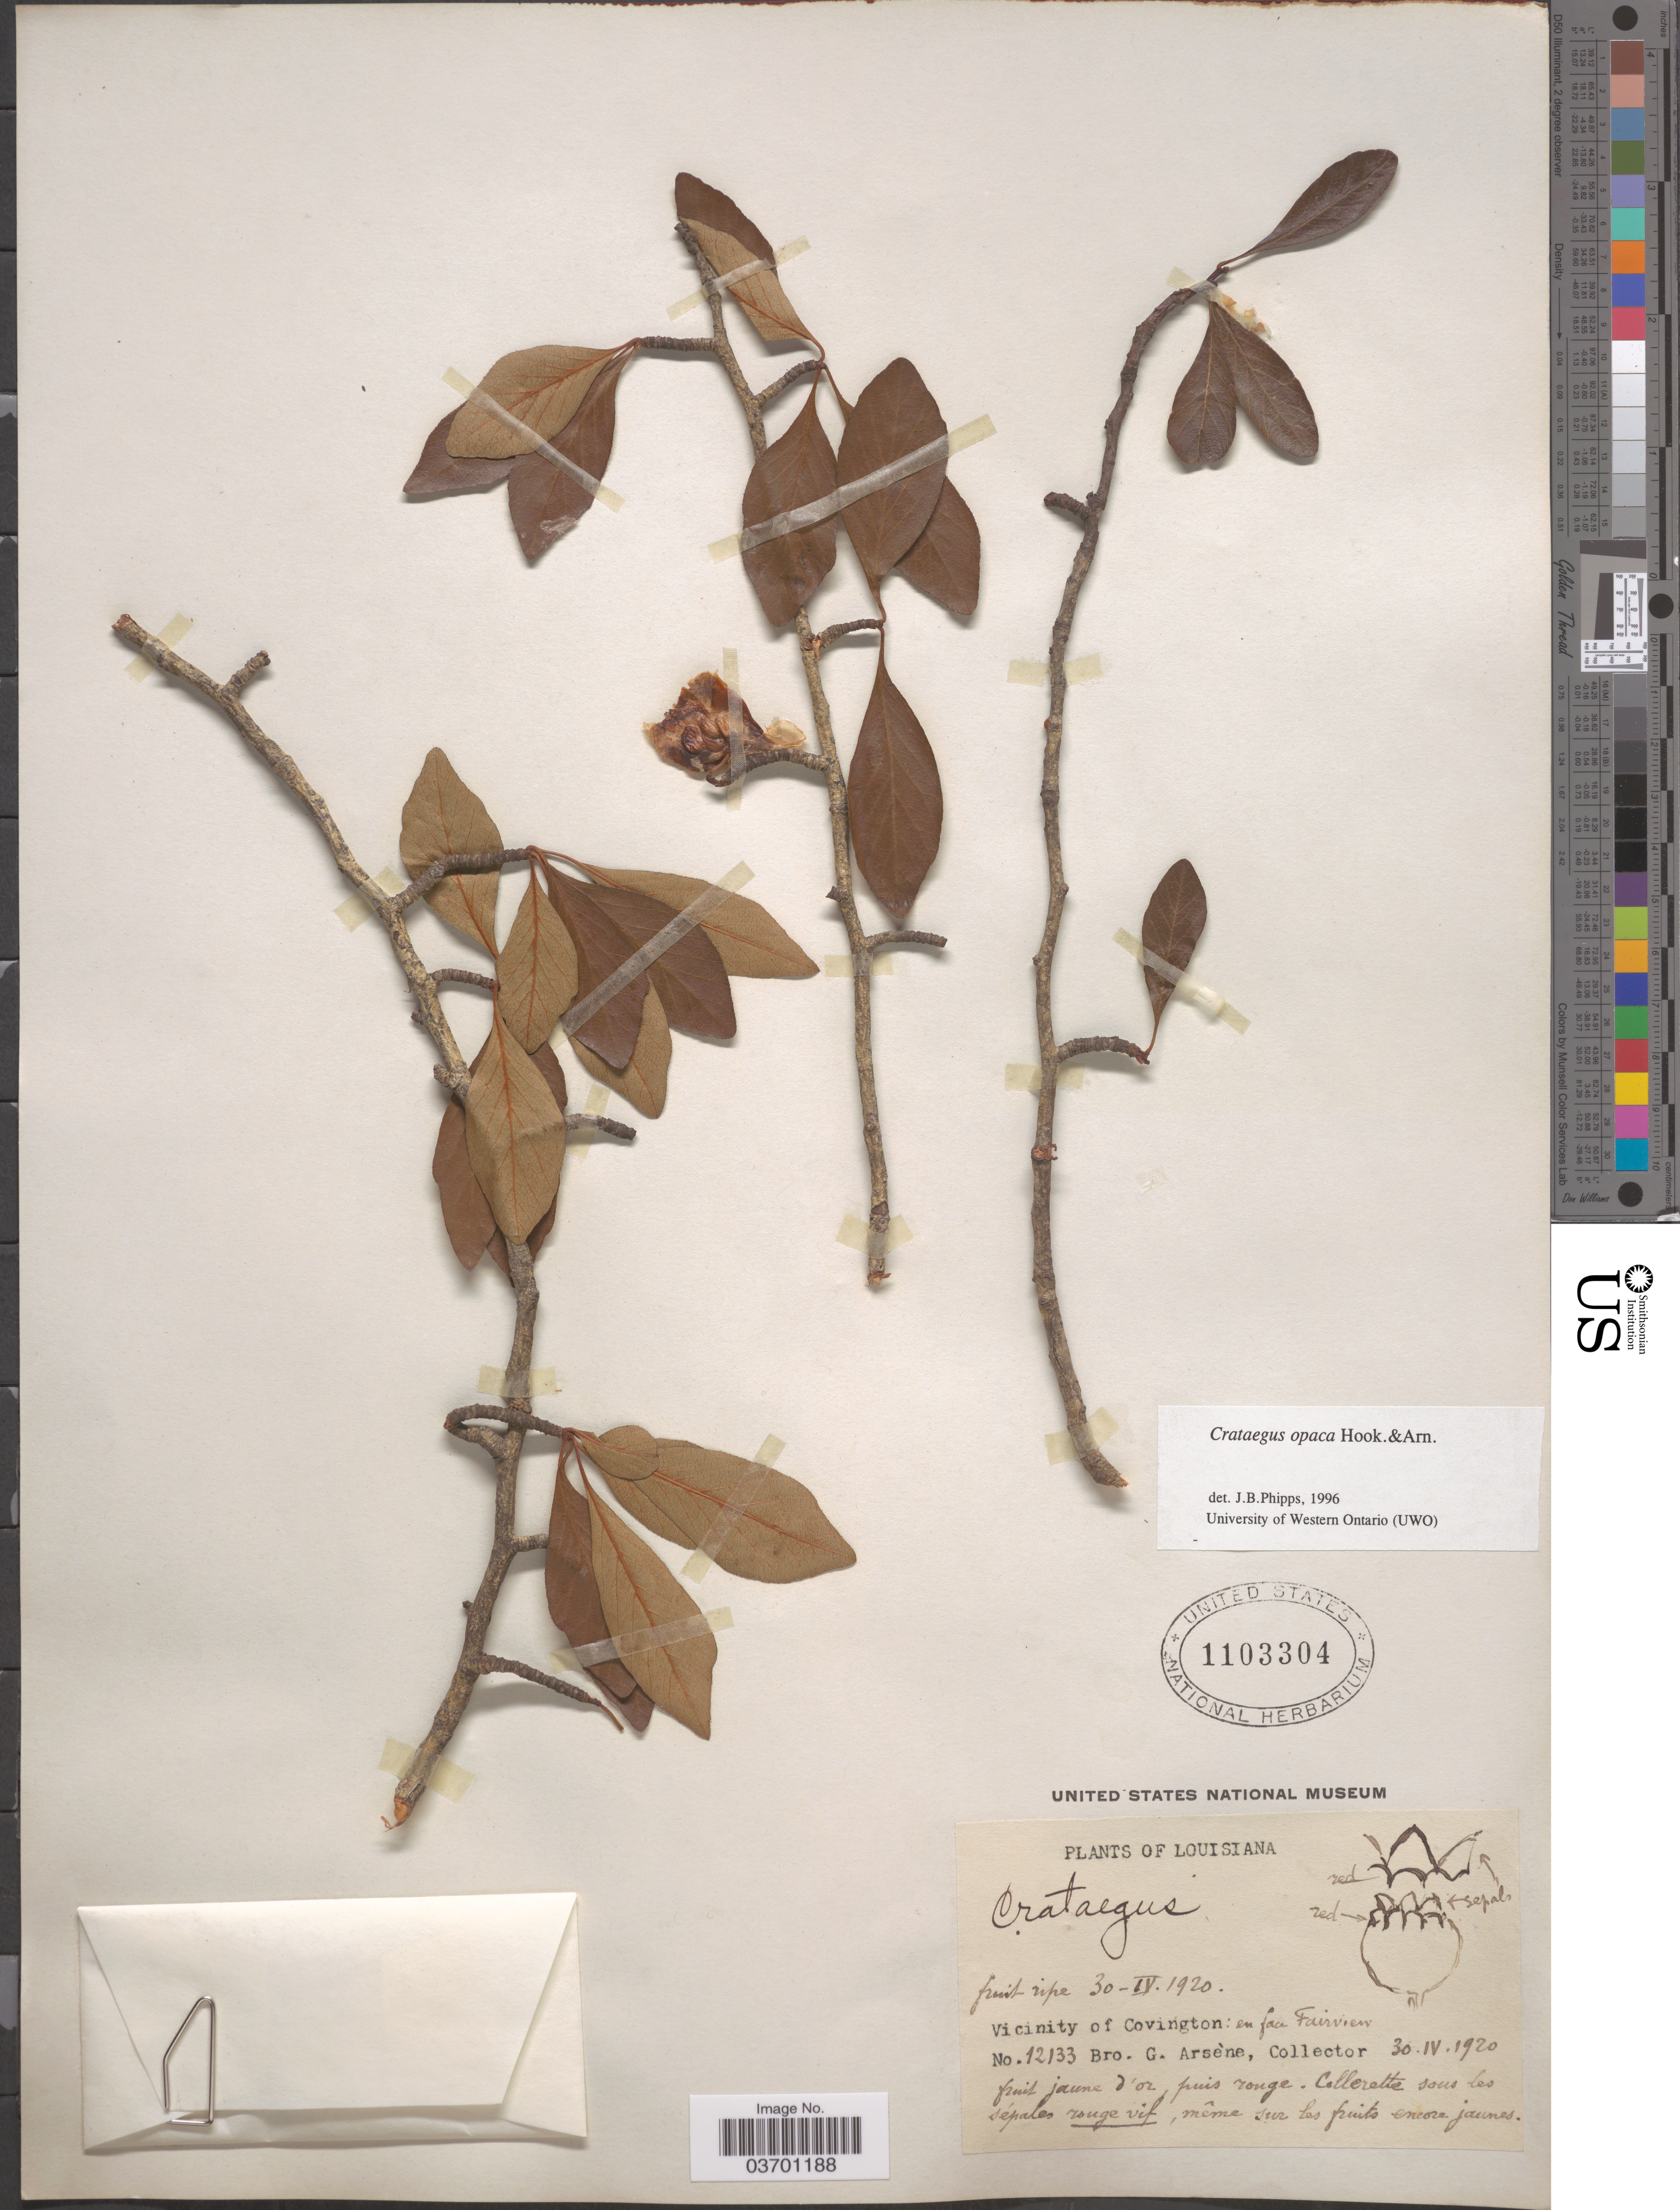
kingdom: Plantae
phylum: Tracheophyta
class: Magnoliopsida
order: Rosales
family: Rosaceae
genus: Crataegus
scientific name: Crataegus opaca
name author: Hook. & Arn.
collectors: Bro. G. Arsène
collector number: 12133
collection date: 1920-04-30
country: United States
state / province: Louisiana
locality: Vicinity of Covington: en face Fairview.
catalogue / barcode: US 1103304